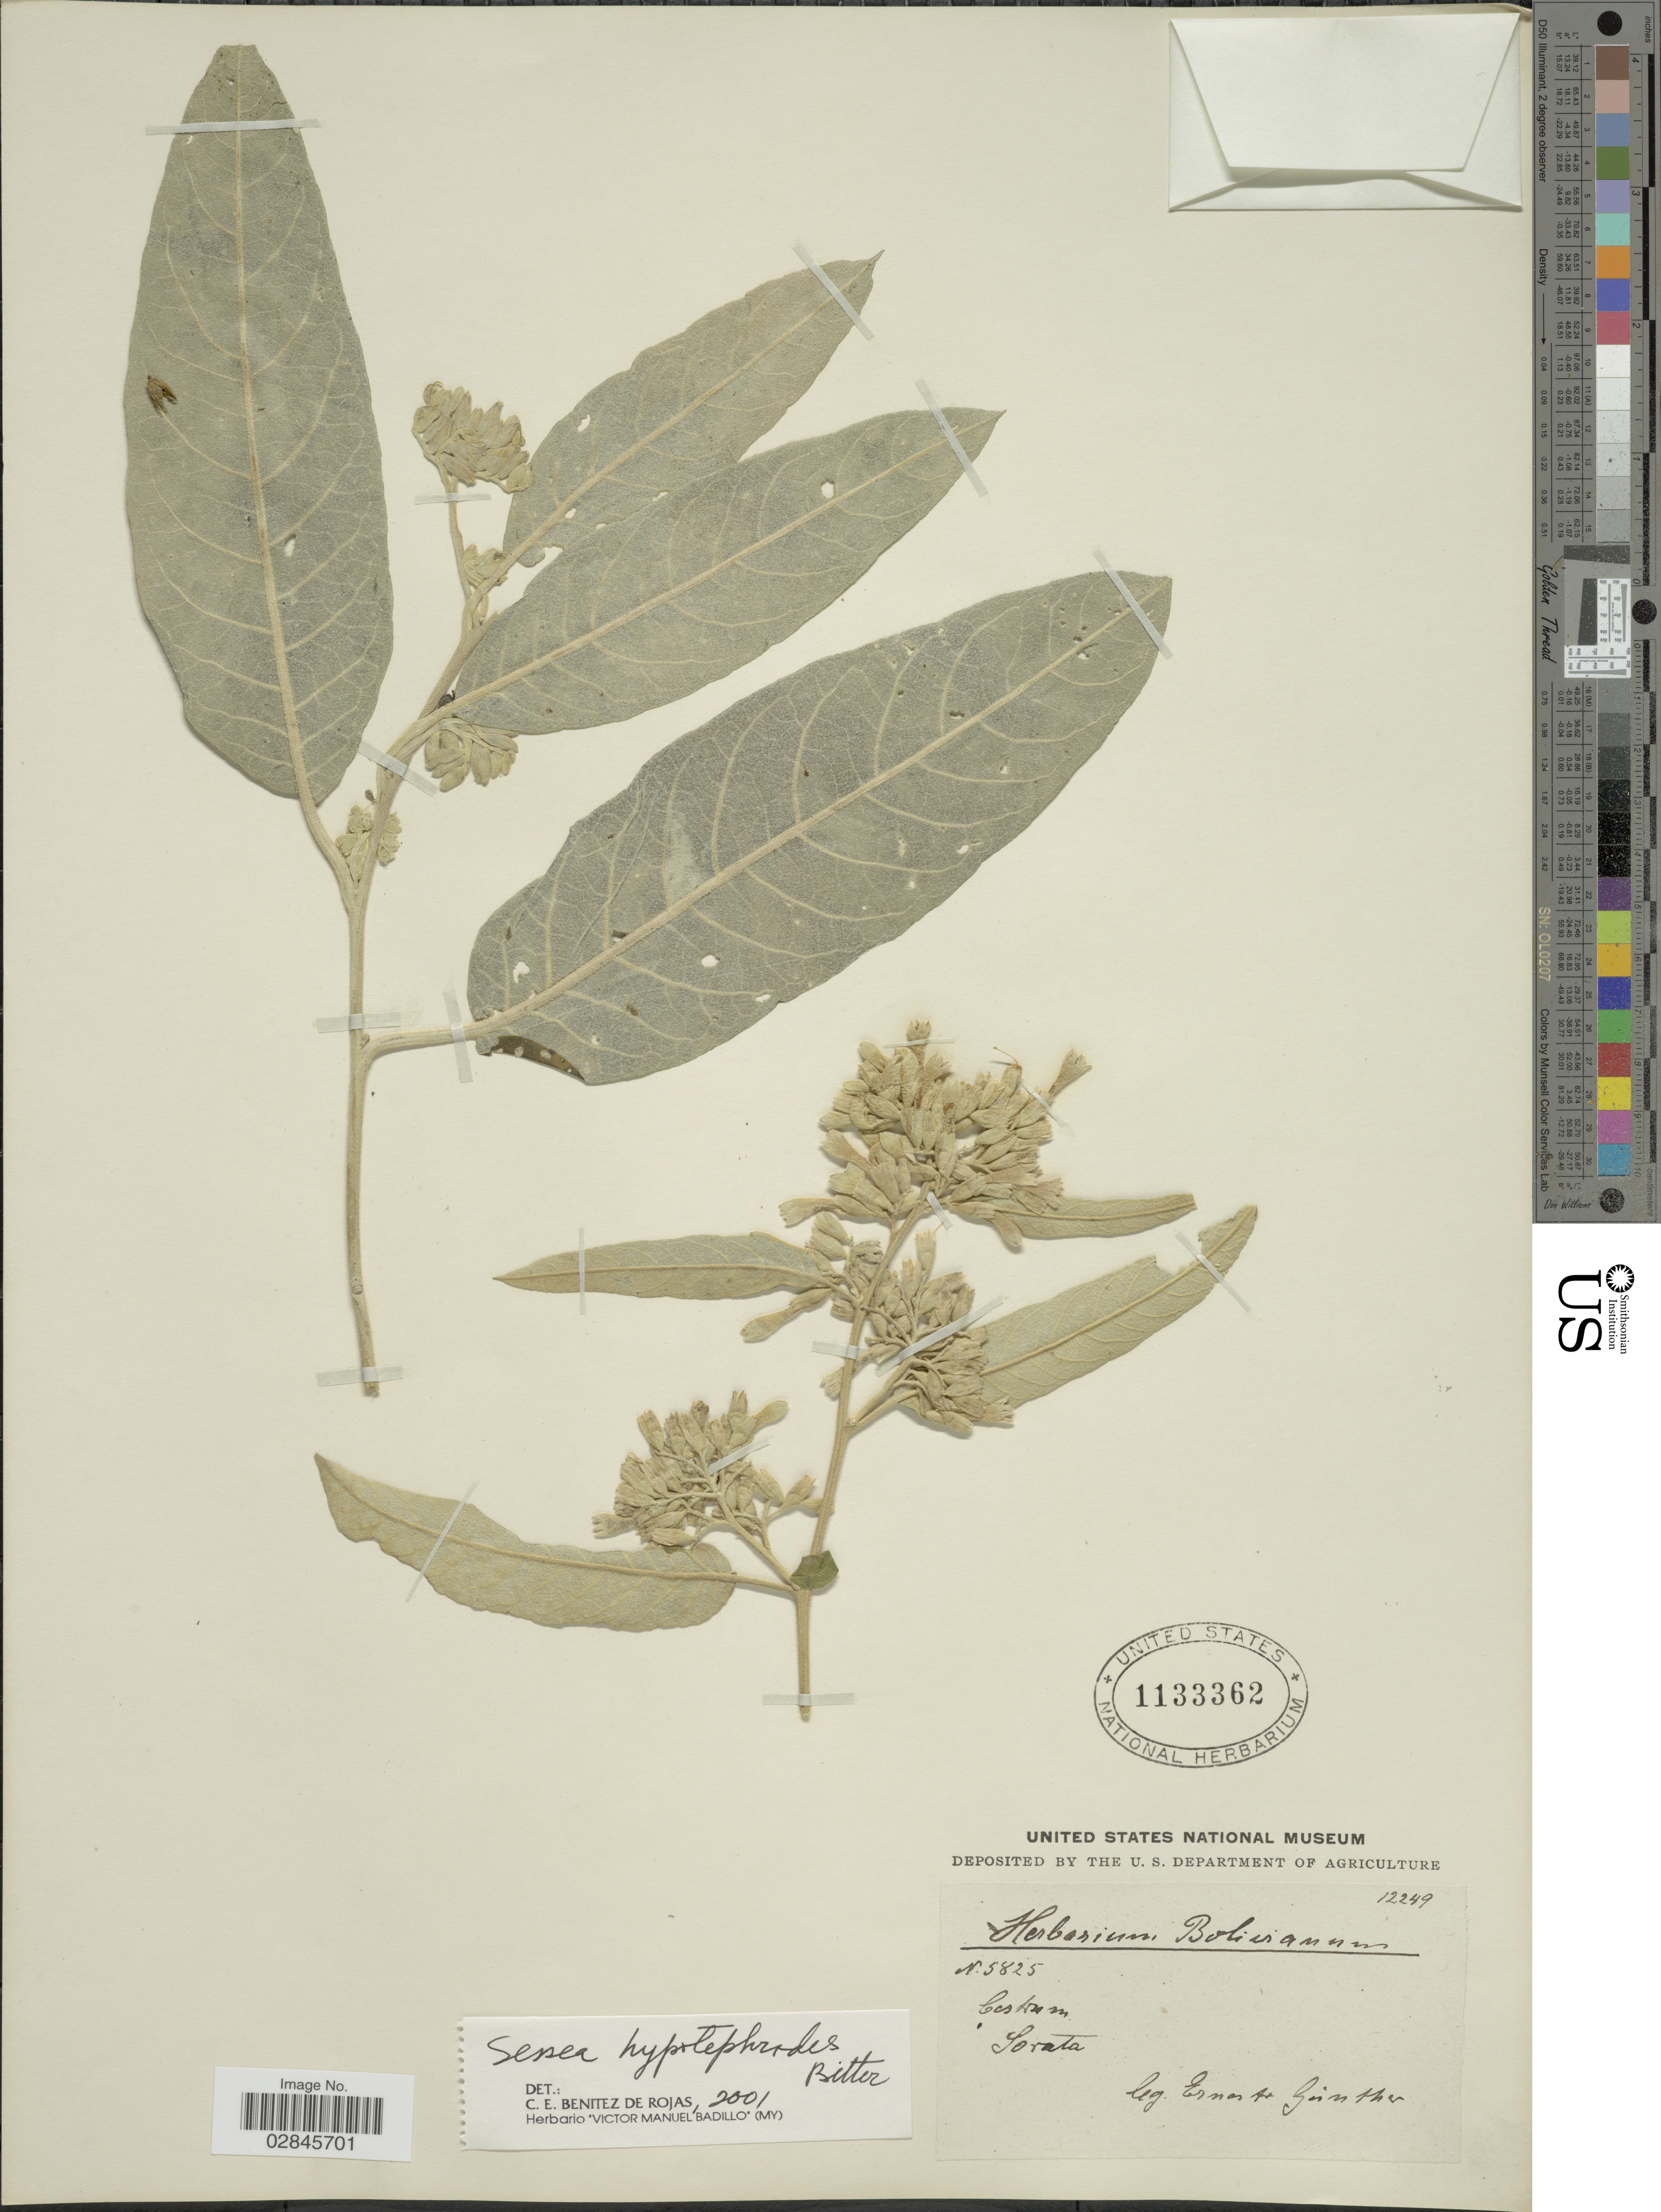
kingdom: Plantae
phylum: Tracheophyta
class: Magnoliopsida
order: Solanales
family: Solanaceae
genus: Sessea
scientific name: Sessea herzogii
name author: Dammer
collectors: E. Gunther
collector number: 5825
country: Bolivia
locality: Sorata.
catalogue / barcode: US 1133362